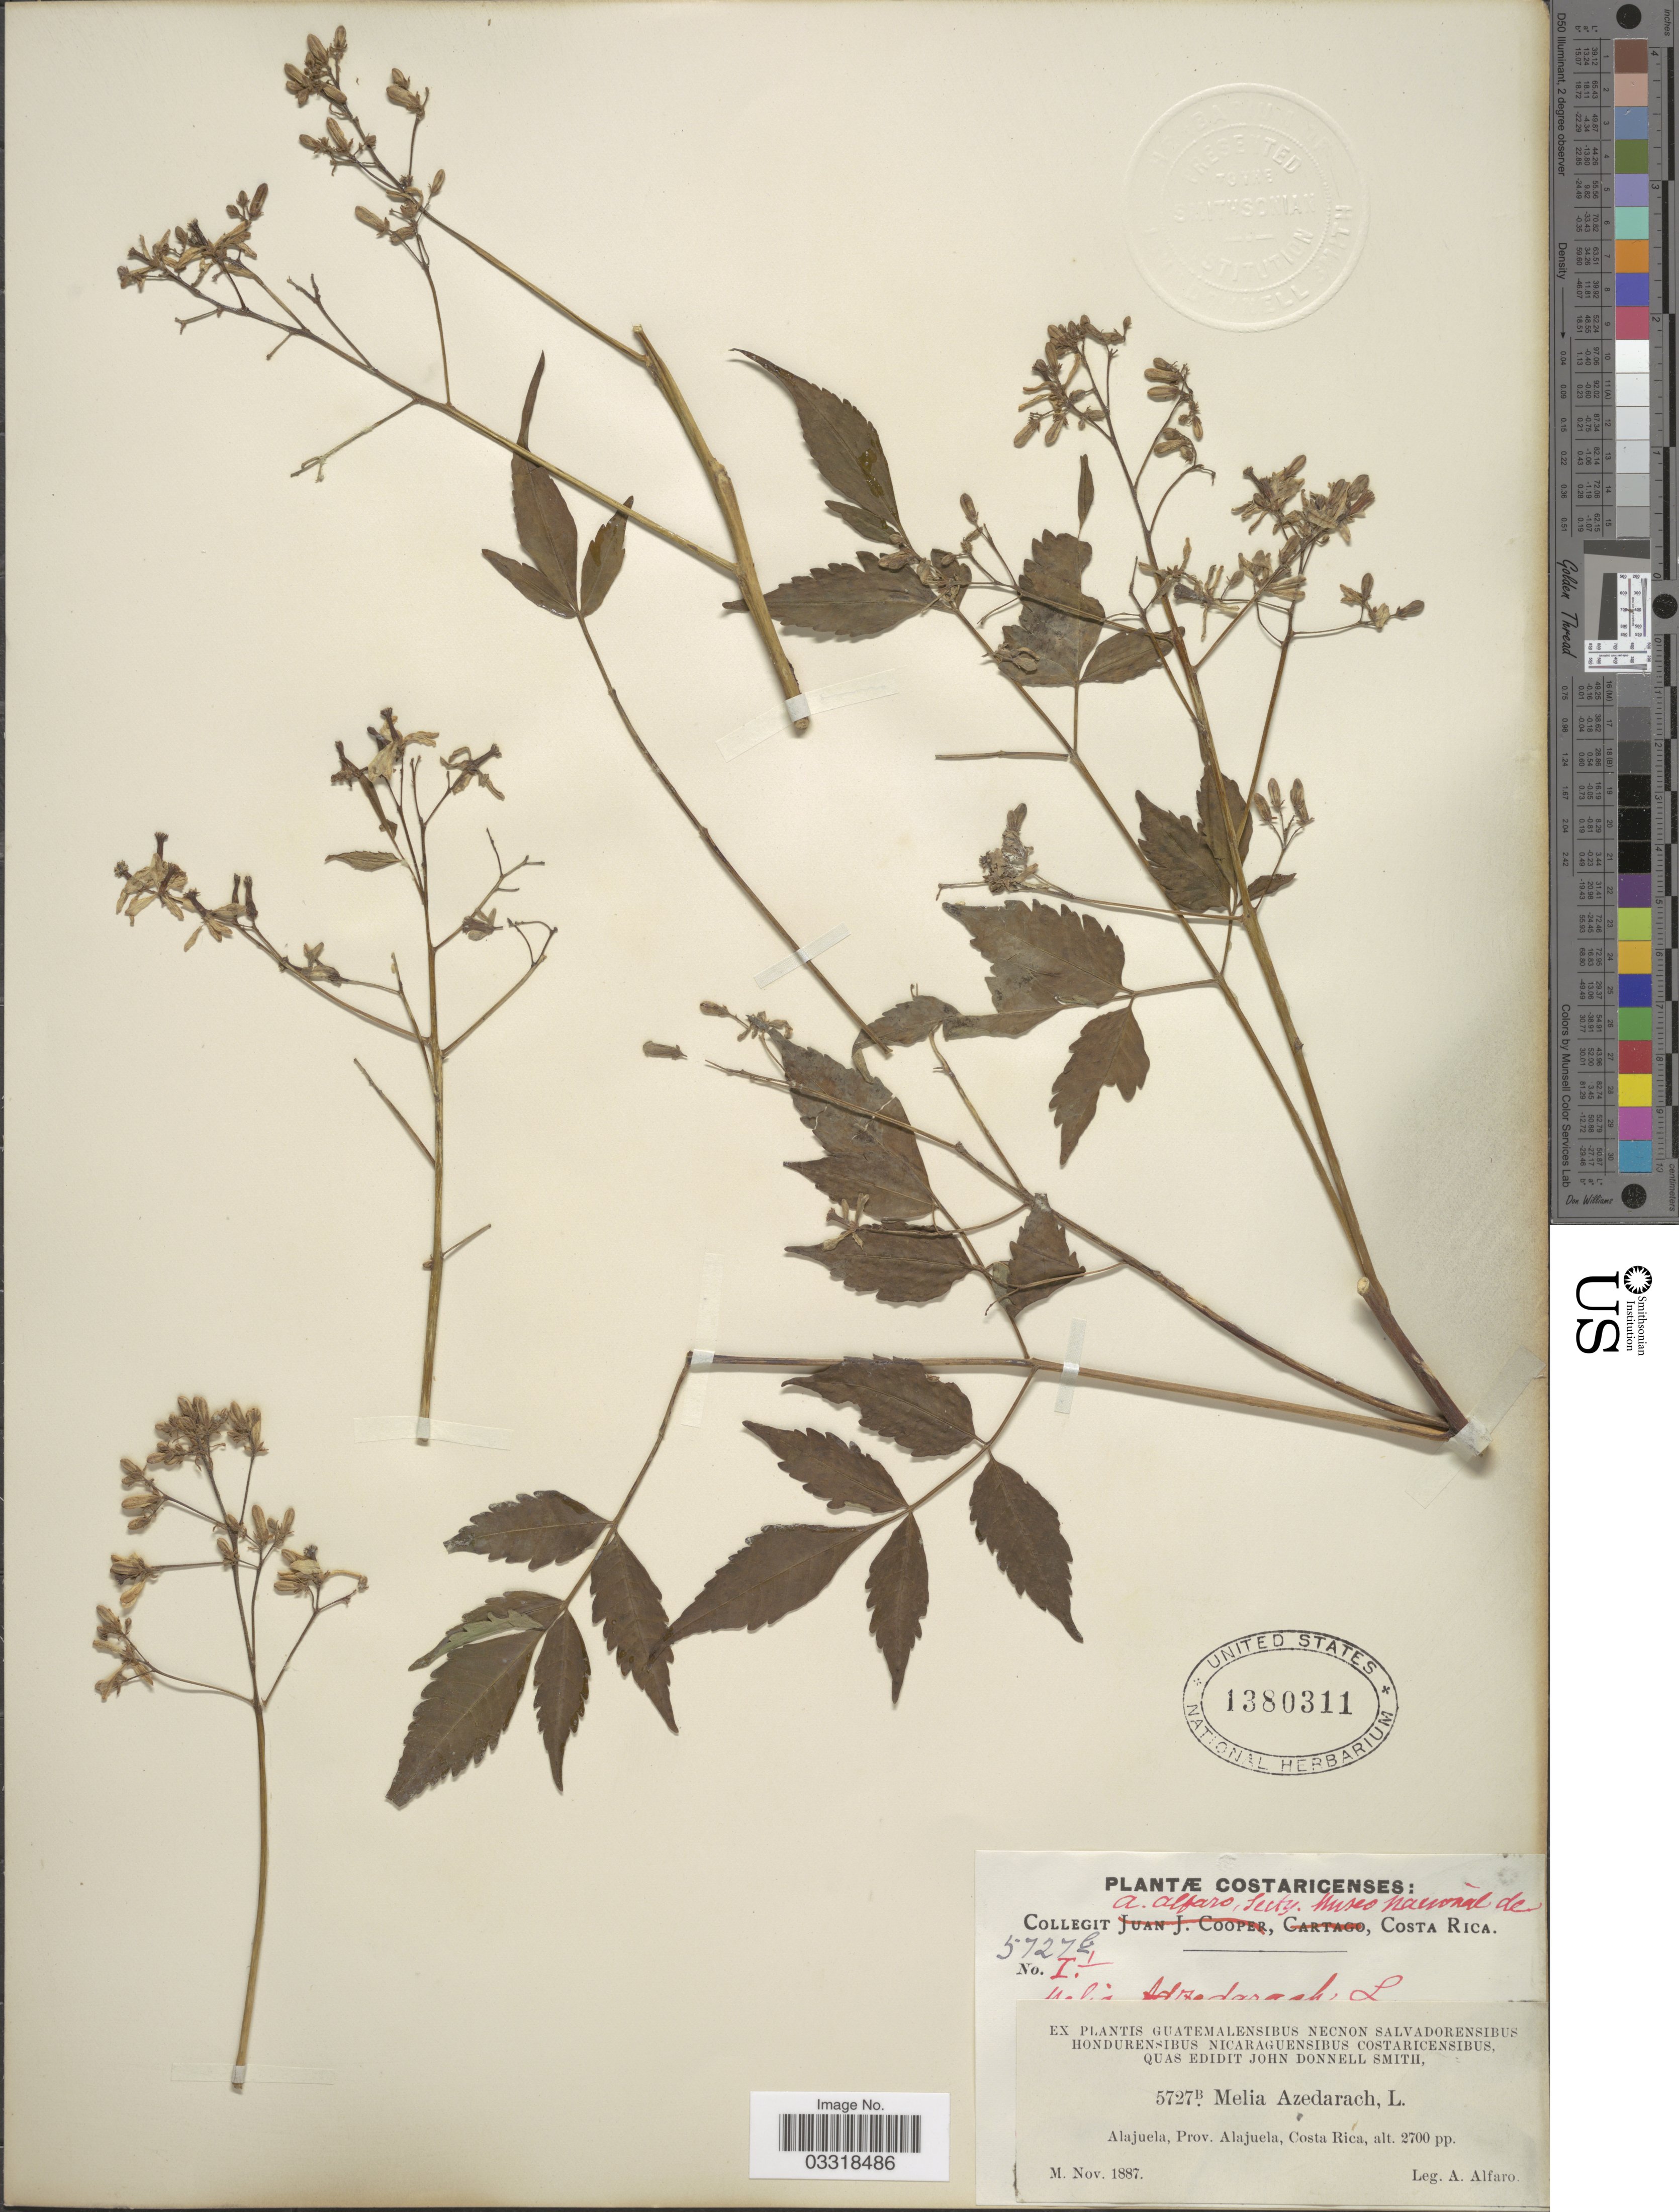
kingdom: Plantae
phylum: Tracheophyta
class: Magnoliopsida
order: Sapindales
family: Meliaceae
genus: Melia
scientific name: Melia azedarach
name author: L.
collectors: A. Alfaro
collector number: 5727B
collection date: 1887-11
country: Costa Rica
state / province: Alajuela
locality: Alajuela, Prov. Alajuela.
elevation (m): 823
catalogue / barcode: US 1380311